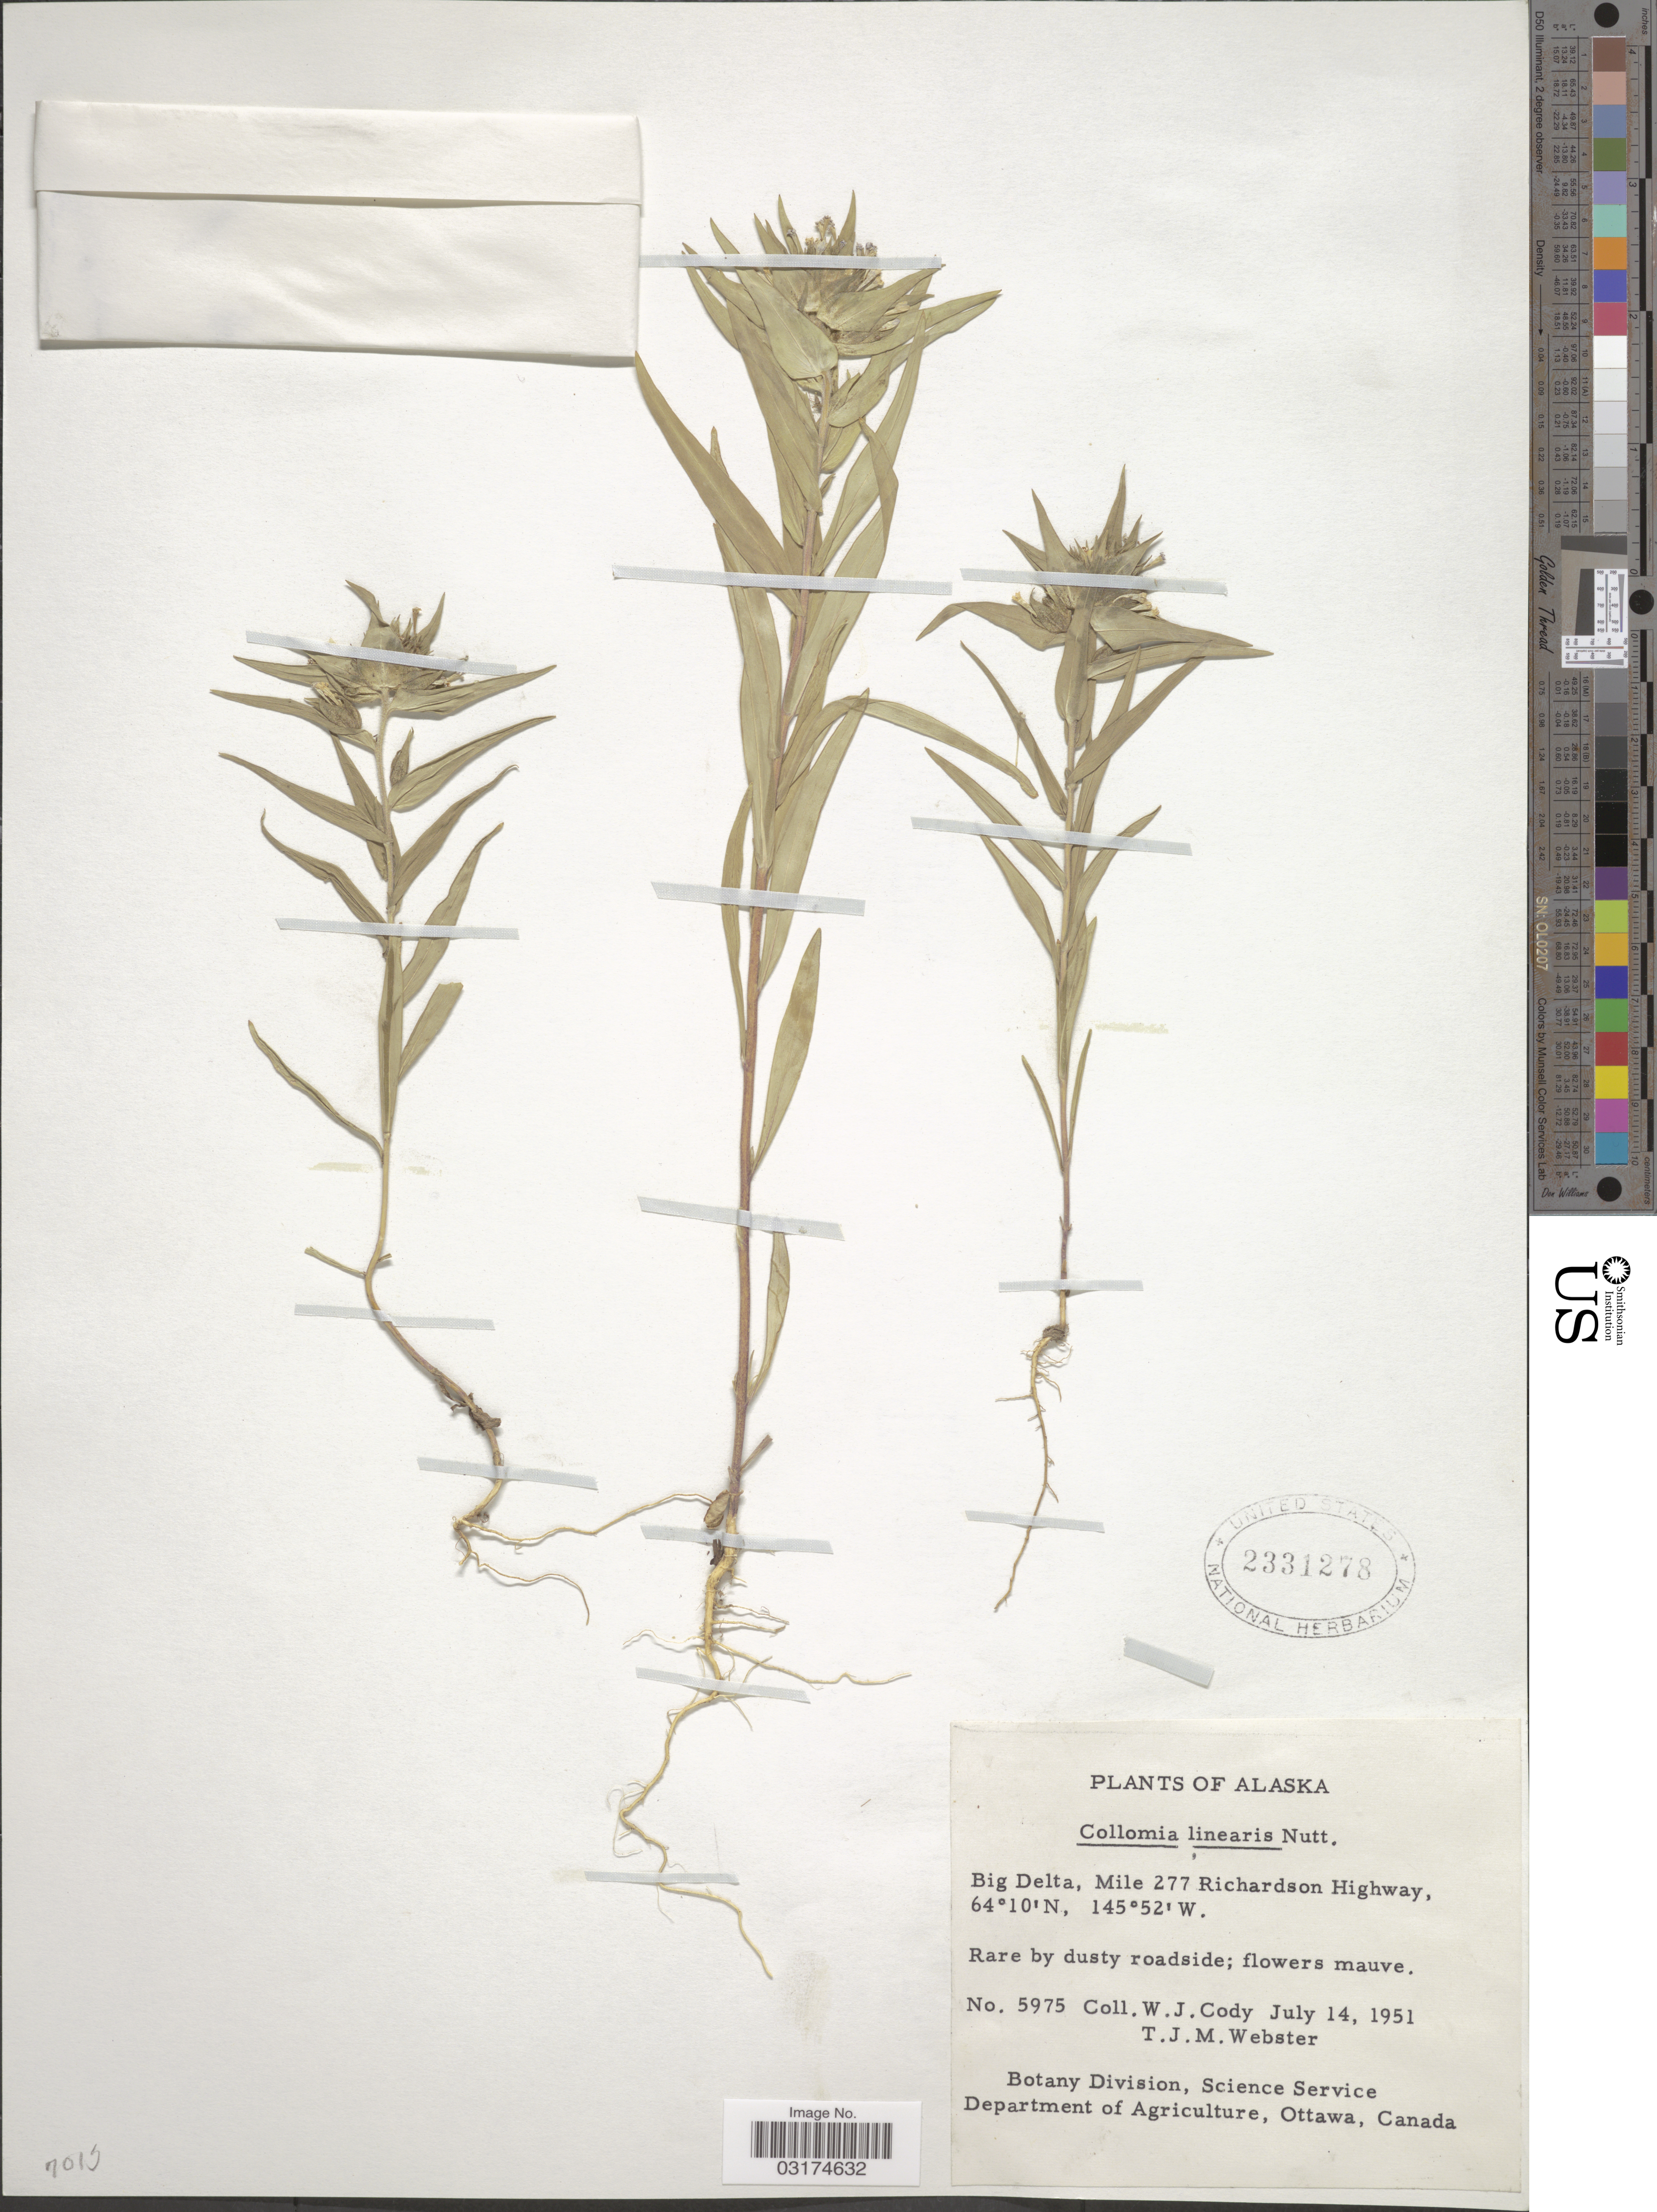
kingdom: Plantae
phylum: Tracheophyta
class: Magnoliopsida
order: Ericales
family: Polemoniaceae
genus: Collomia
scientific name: Collomia linearis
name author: Nutt.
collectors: W. Cody & T. J. Webster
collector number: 5975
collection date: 1951-07-14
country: United States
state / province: Alaska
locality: Big Delta, Mile 277 Richardson Highway.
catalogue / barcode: US 2331278